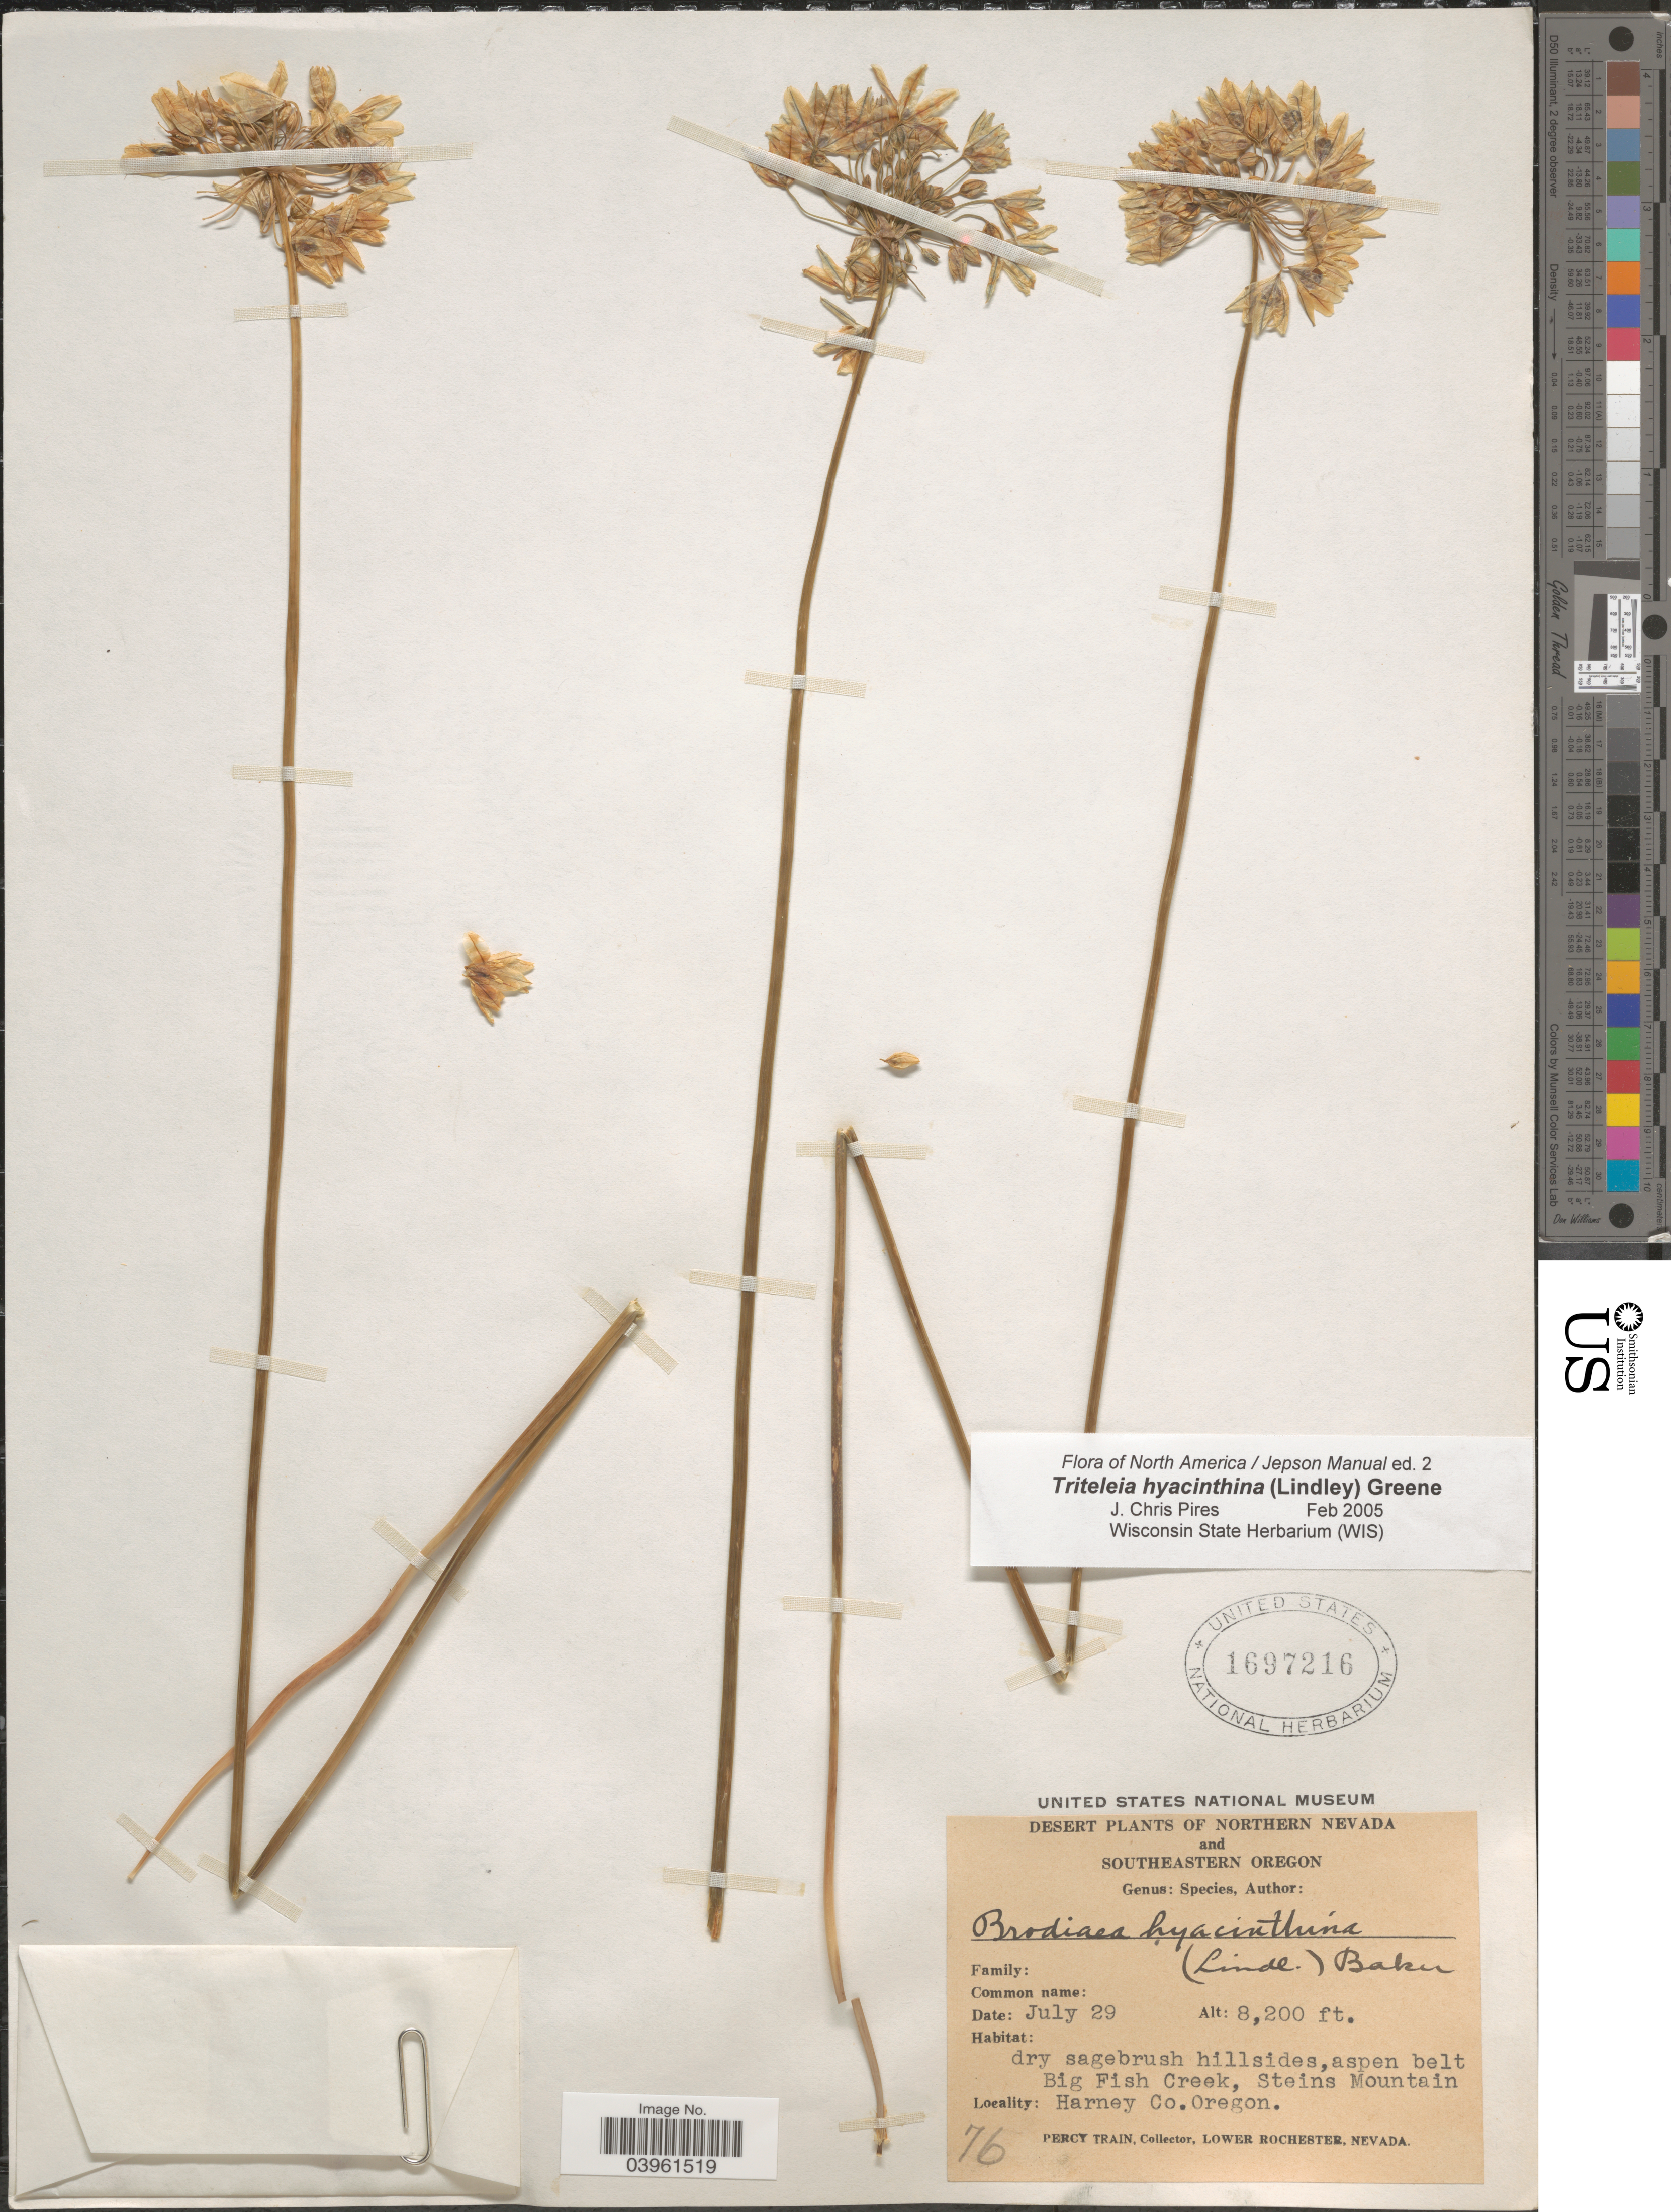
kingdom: Plantae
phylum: Tracheophyta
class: Liliopsida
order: Asparagales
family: Asparagaceae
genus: Triteleia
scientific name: Triteleia hyacinthina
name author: (Lindl.) Greene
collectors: P. Train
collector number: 76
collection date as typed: Transcribed d/m/y: /7/29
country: United States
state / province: Oregon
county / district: Harney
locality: Southeastern Oregon. Big Fish Creek, Steins Mountain. Harney Co.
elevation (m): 2499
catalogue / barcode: US 1697216